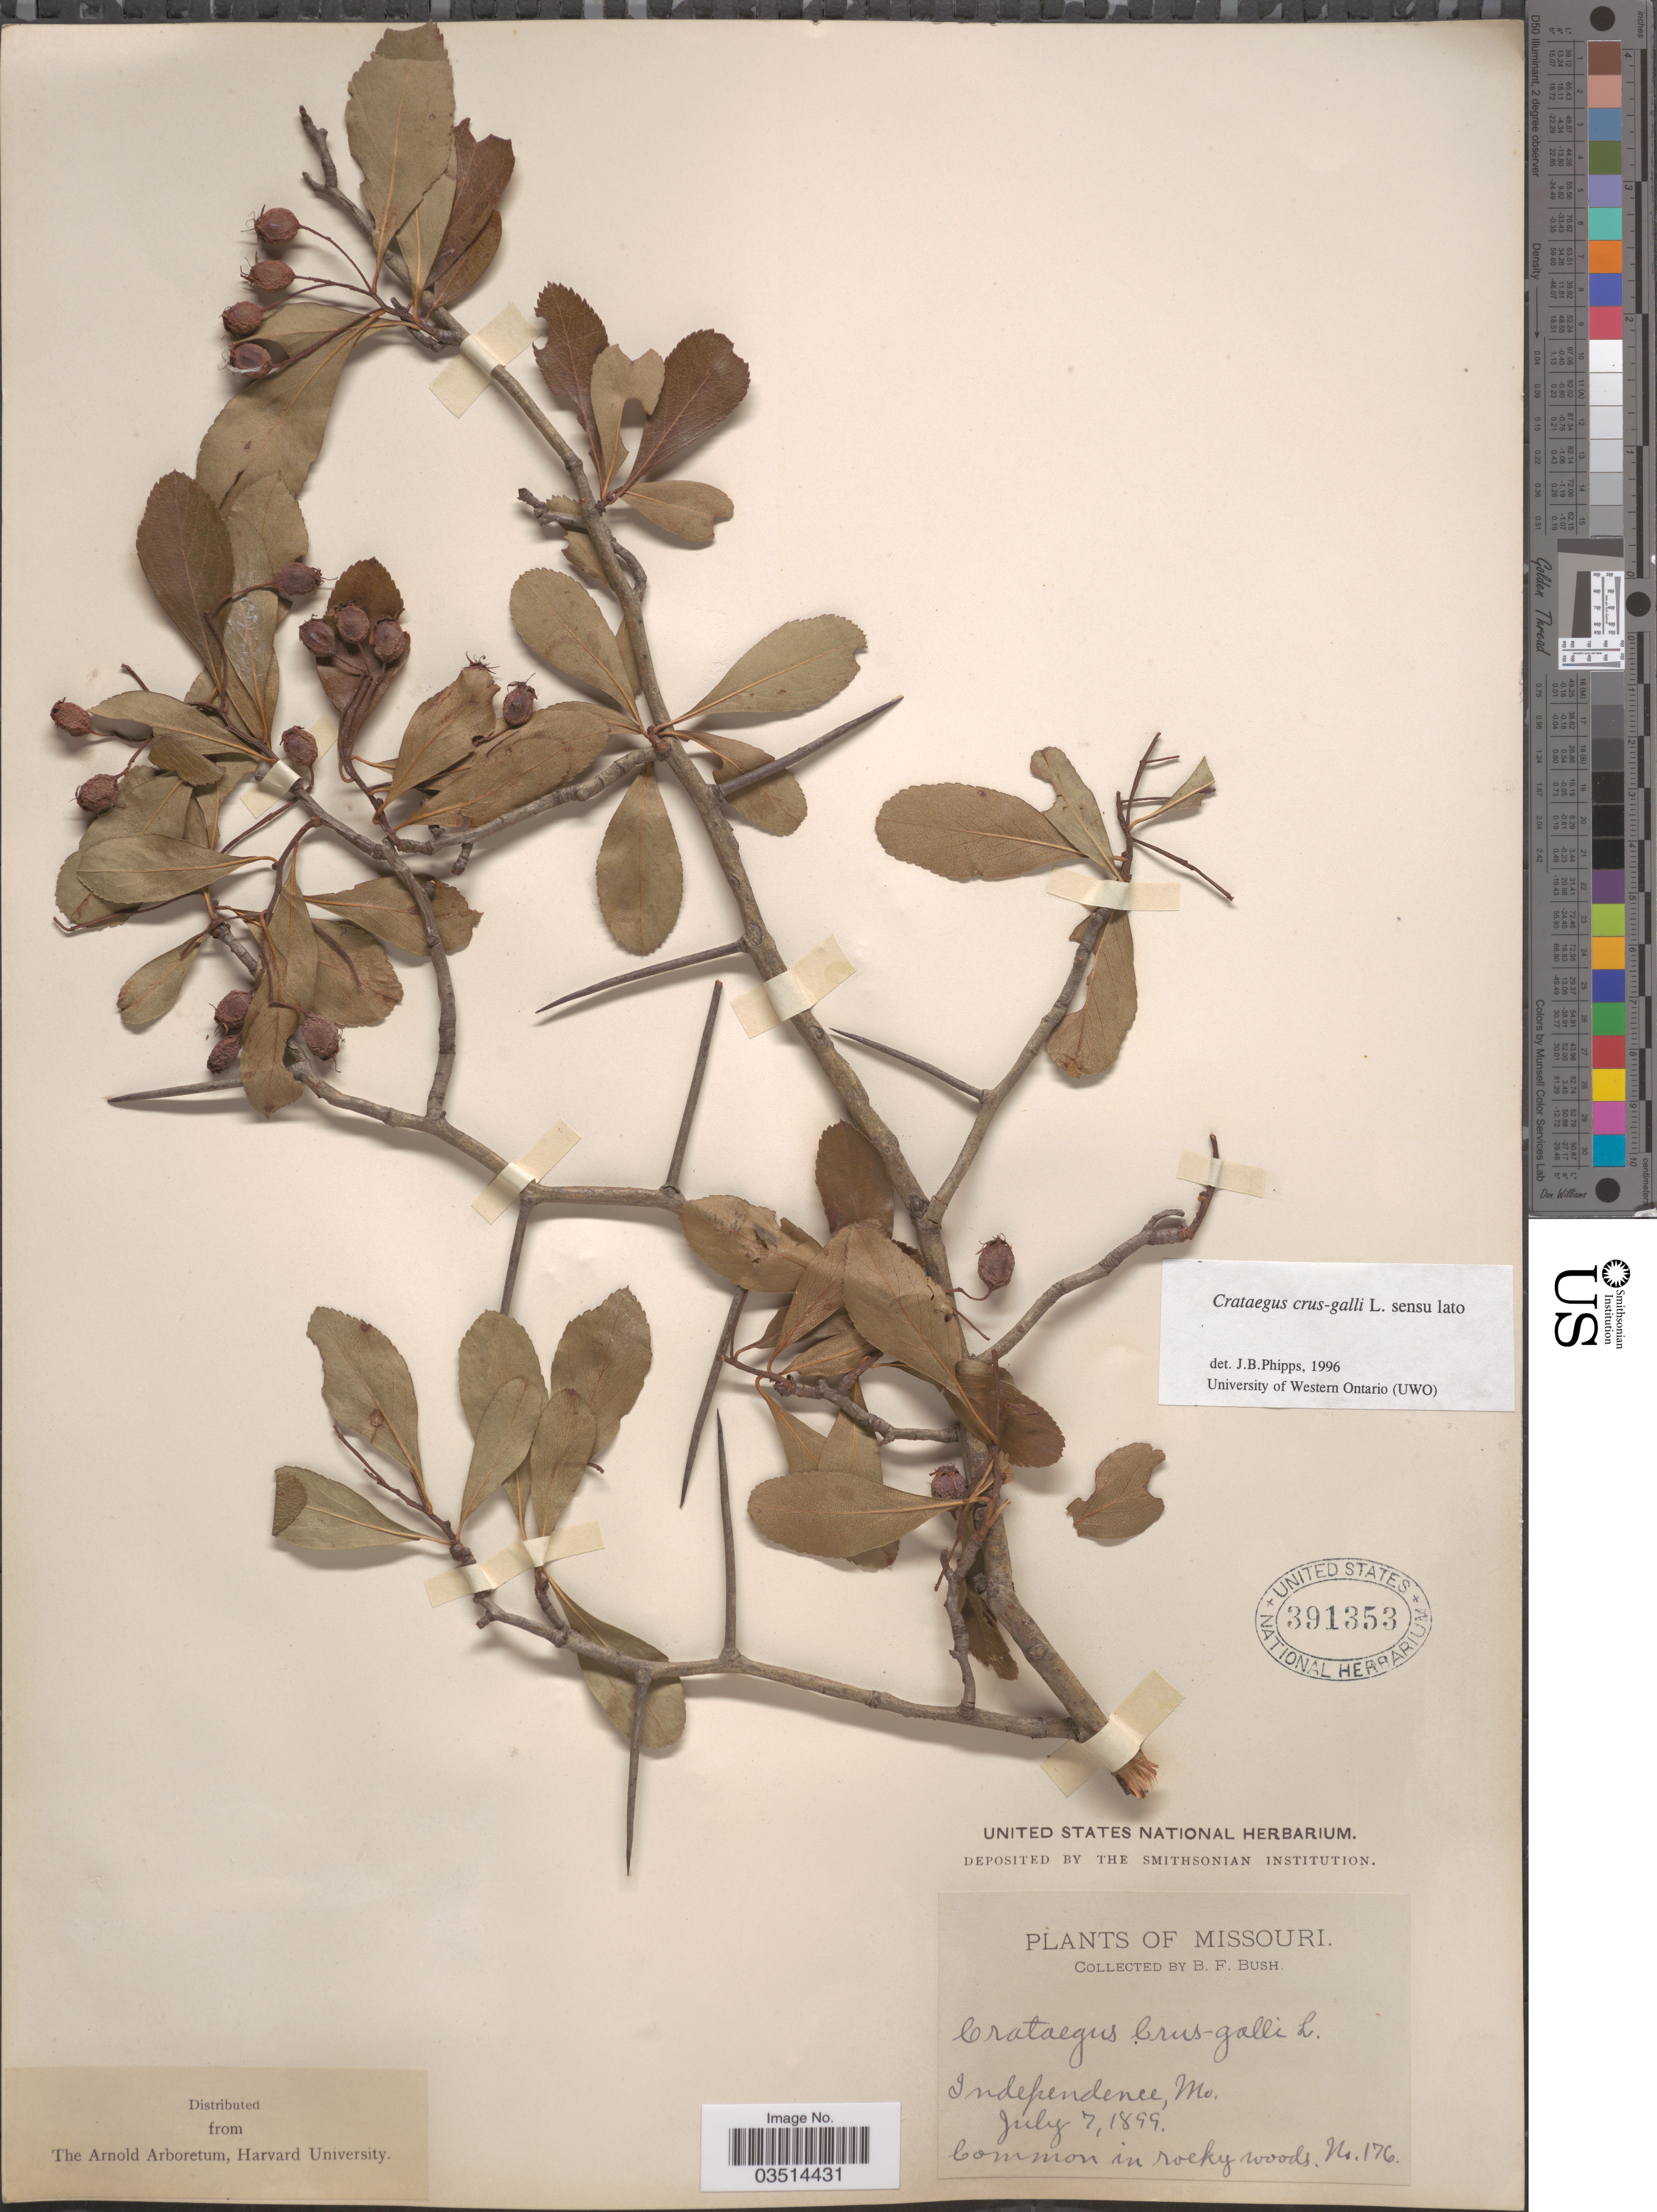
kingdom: Plantae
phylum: Tracheophyta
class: Magnoliopsida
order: Rosales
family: Rosaceae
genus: Crataegus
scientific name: Crataegus crus-galli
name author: L.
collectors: B. F. Bush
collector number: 176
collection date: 1899-07-07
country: United States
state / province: Missouri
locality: Independence. In rocky woods.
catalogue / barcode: US 391353